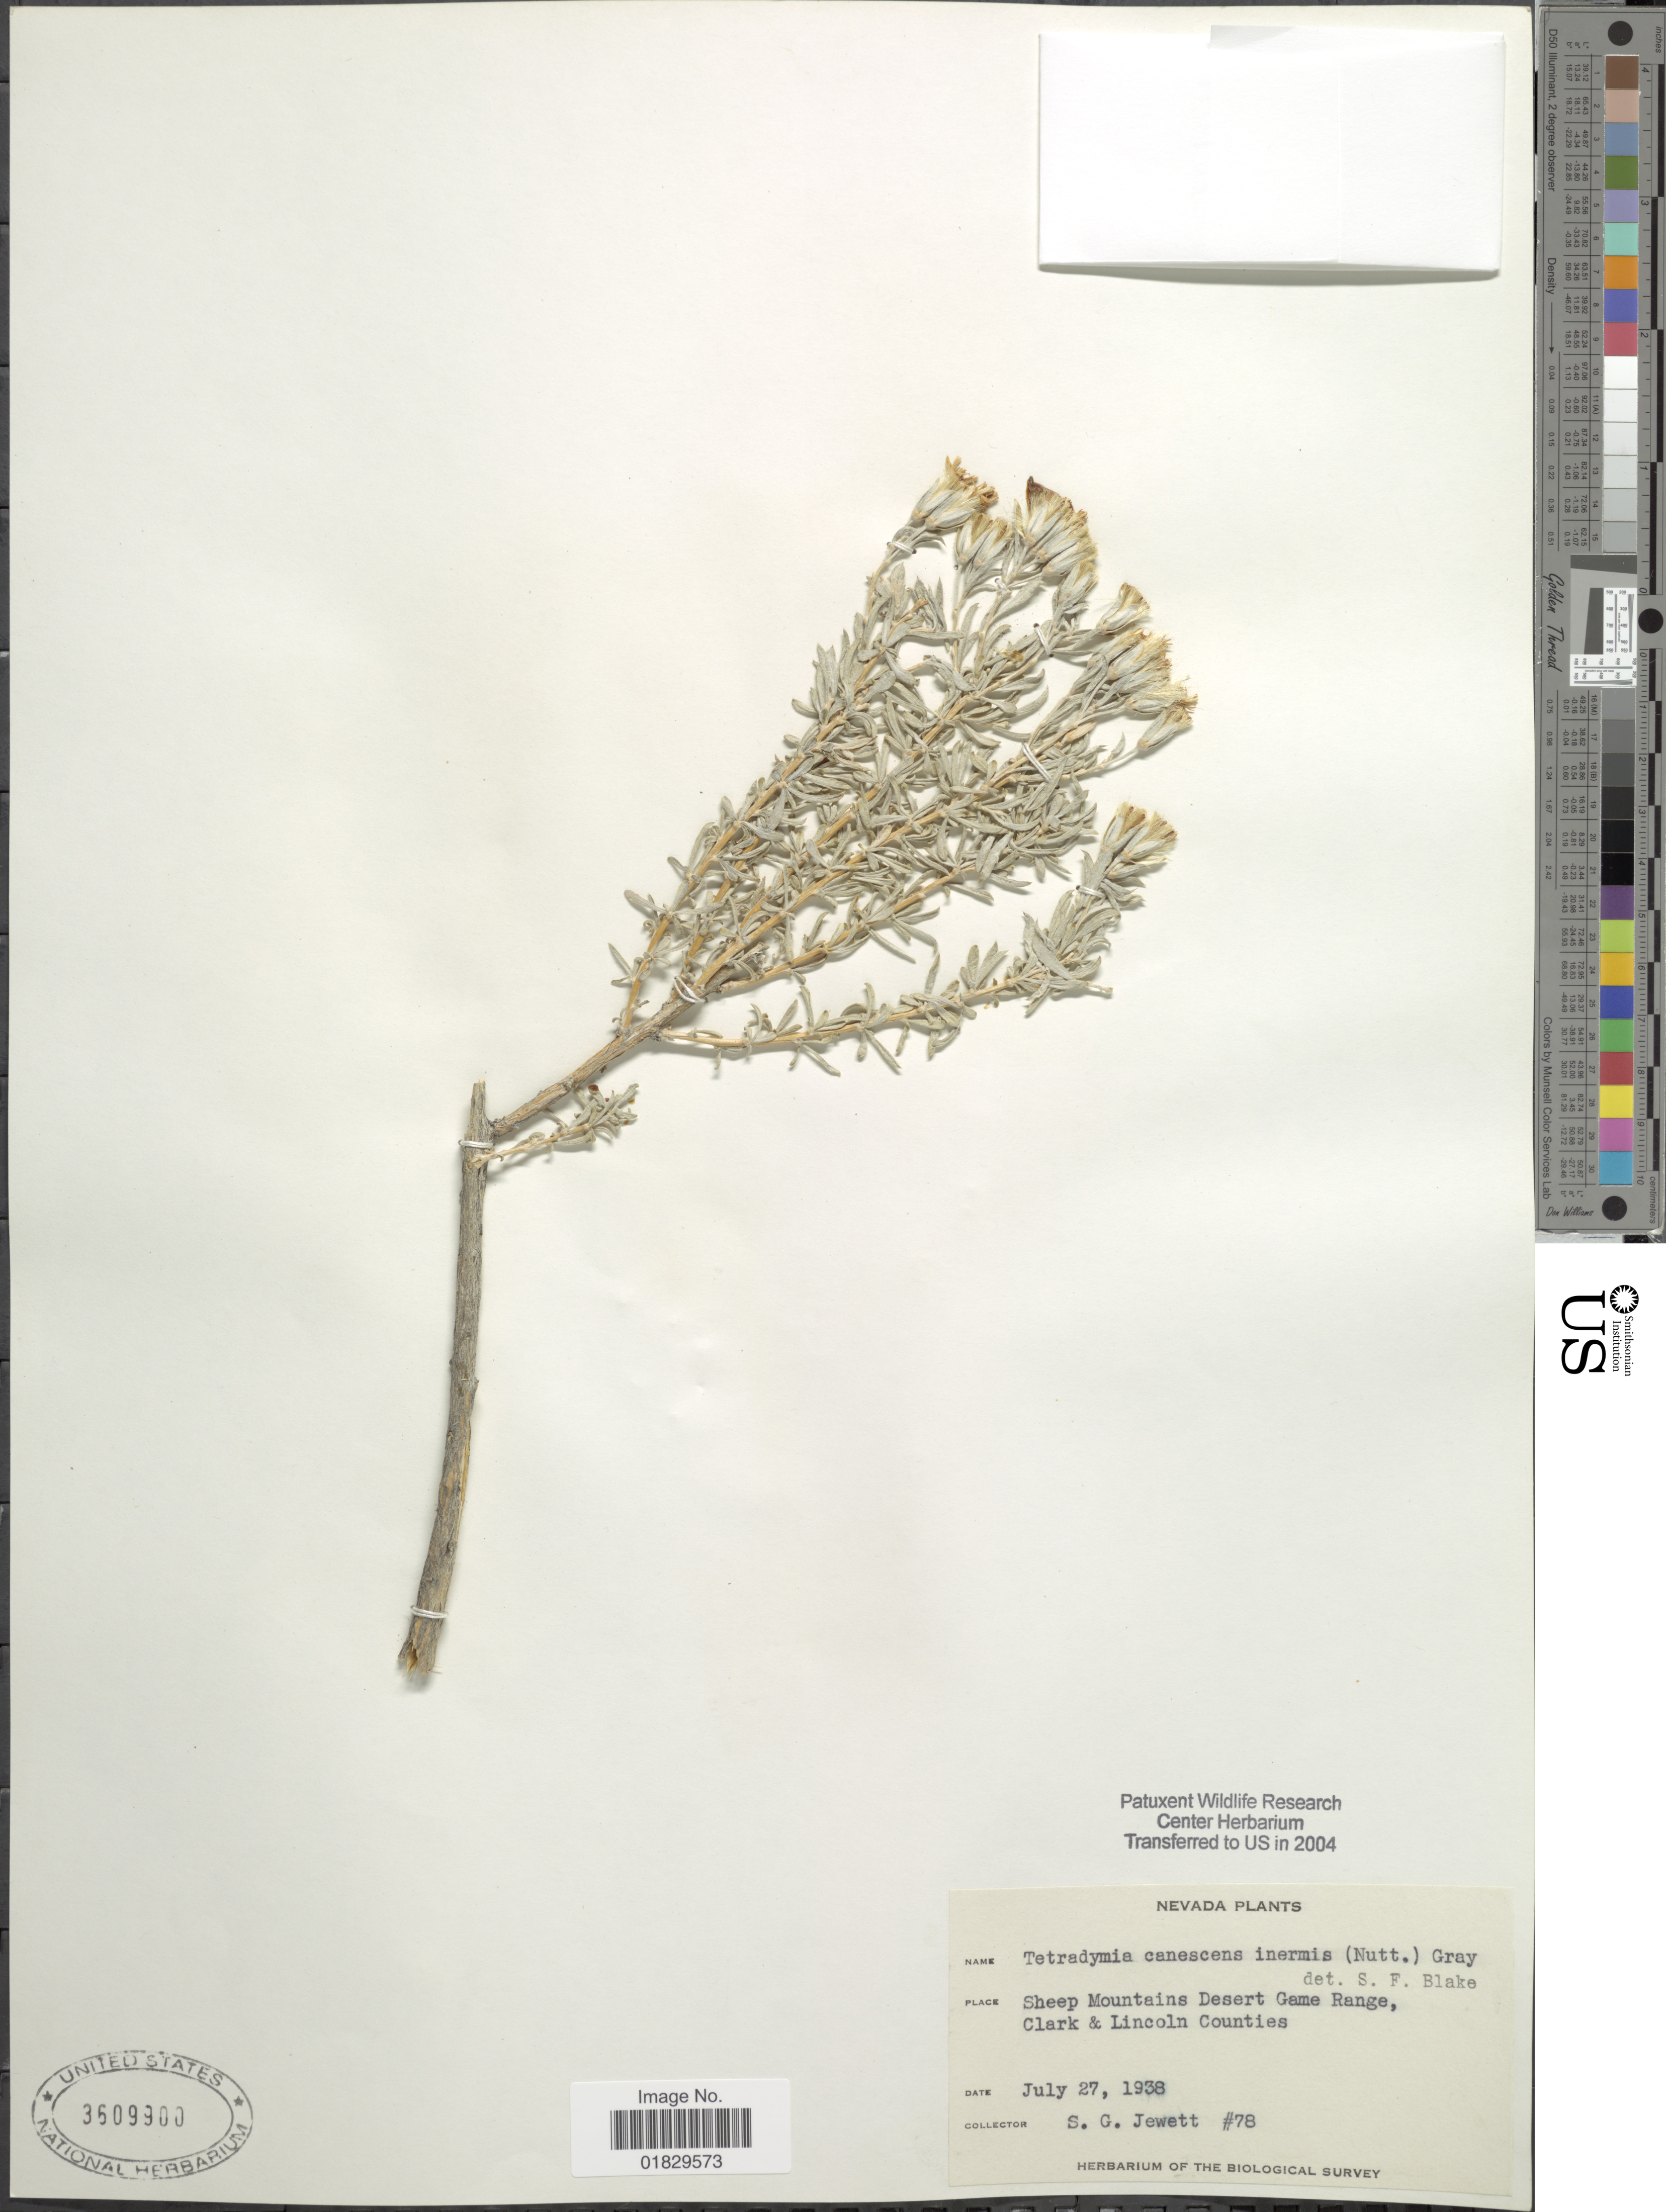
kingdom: Plantae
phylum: Tracheophyta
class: Magnoliopsida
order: Asterales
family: Asteraceae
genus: Tetradymia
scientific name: Tetradymia canescens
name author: DC.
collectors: S. Jewett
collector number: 78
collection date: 1938-07-27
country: United States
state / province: Nevada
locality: Sheep Mountains Desert Game Range, Clark & Lincoln Counties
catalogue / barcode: US 3609900